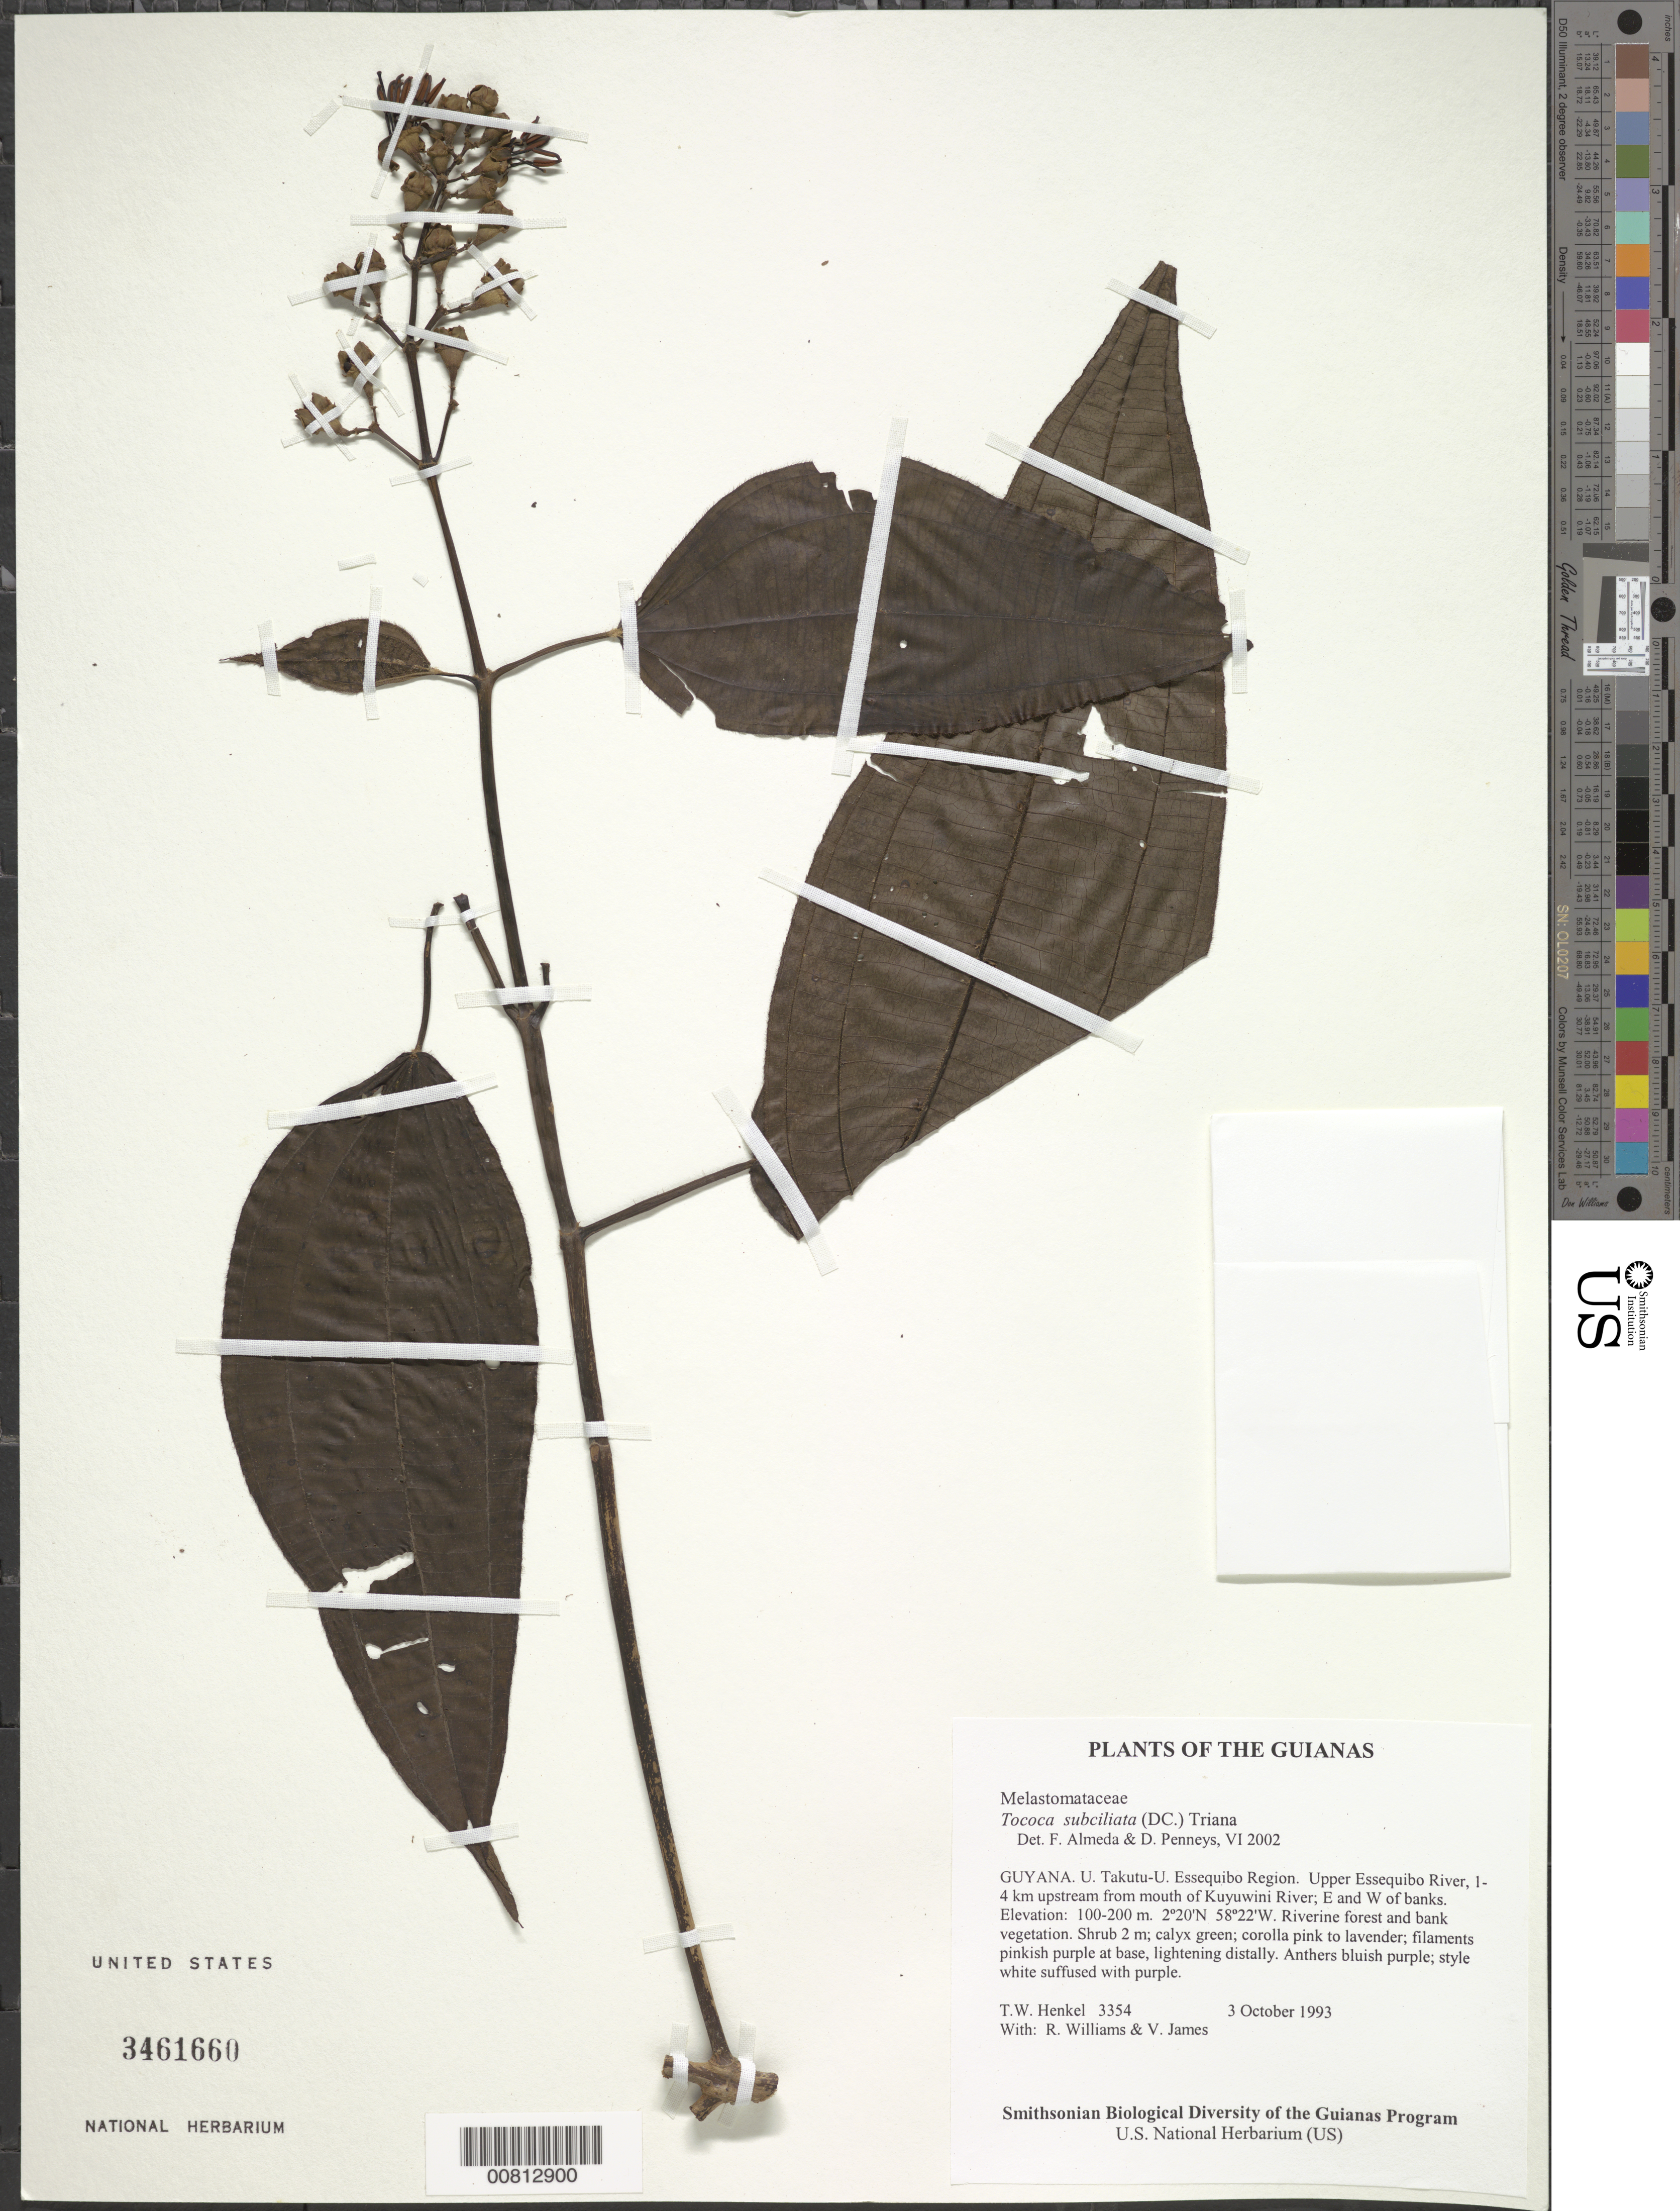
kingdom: Plantae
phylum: Tracheophyta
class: Magnoliopsida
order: Myrtales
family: Melastomataceae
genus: Tococa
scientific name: Tococa subciliata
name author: (DC.) Triana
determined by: Almeda, F.; Penneys, D. S.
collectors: T. Henkel, R. Williams & V. James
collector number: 3354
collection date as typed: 3 October 1993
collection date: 1993-10-03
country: Guyana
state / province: U. Takutu-U. Essequibo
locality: Upper Essequibo River, 1-4 km upstream from mouth of Kuyuwini River; E and W of banks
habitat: Riverine forest and bank vegetation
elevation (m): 100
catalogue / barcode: US 3461660